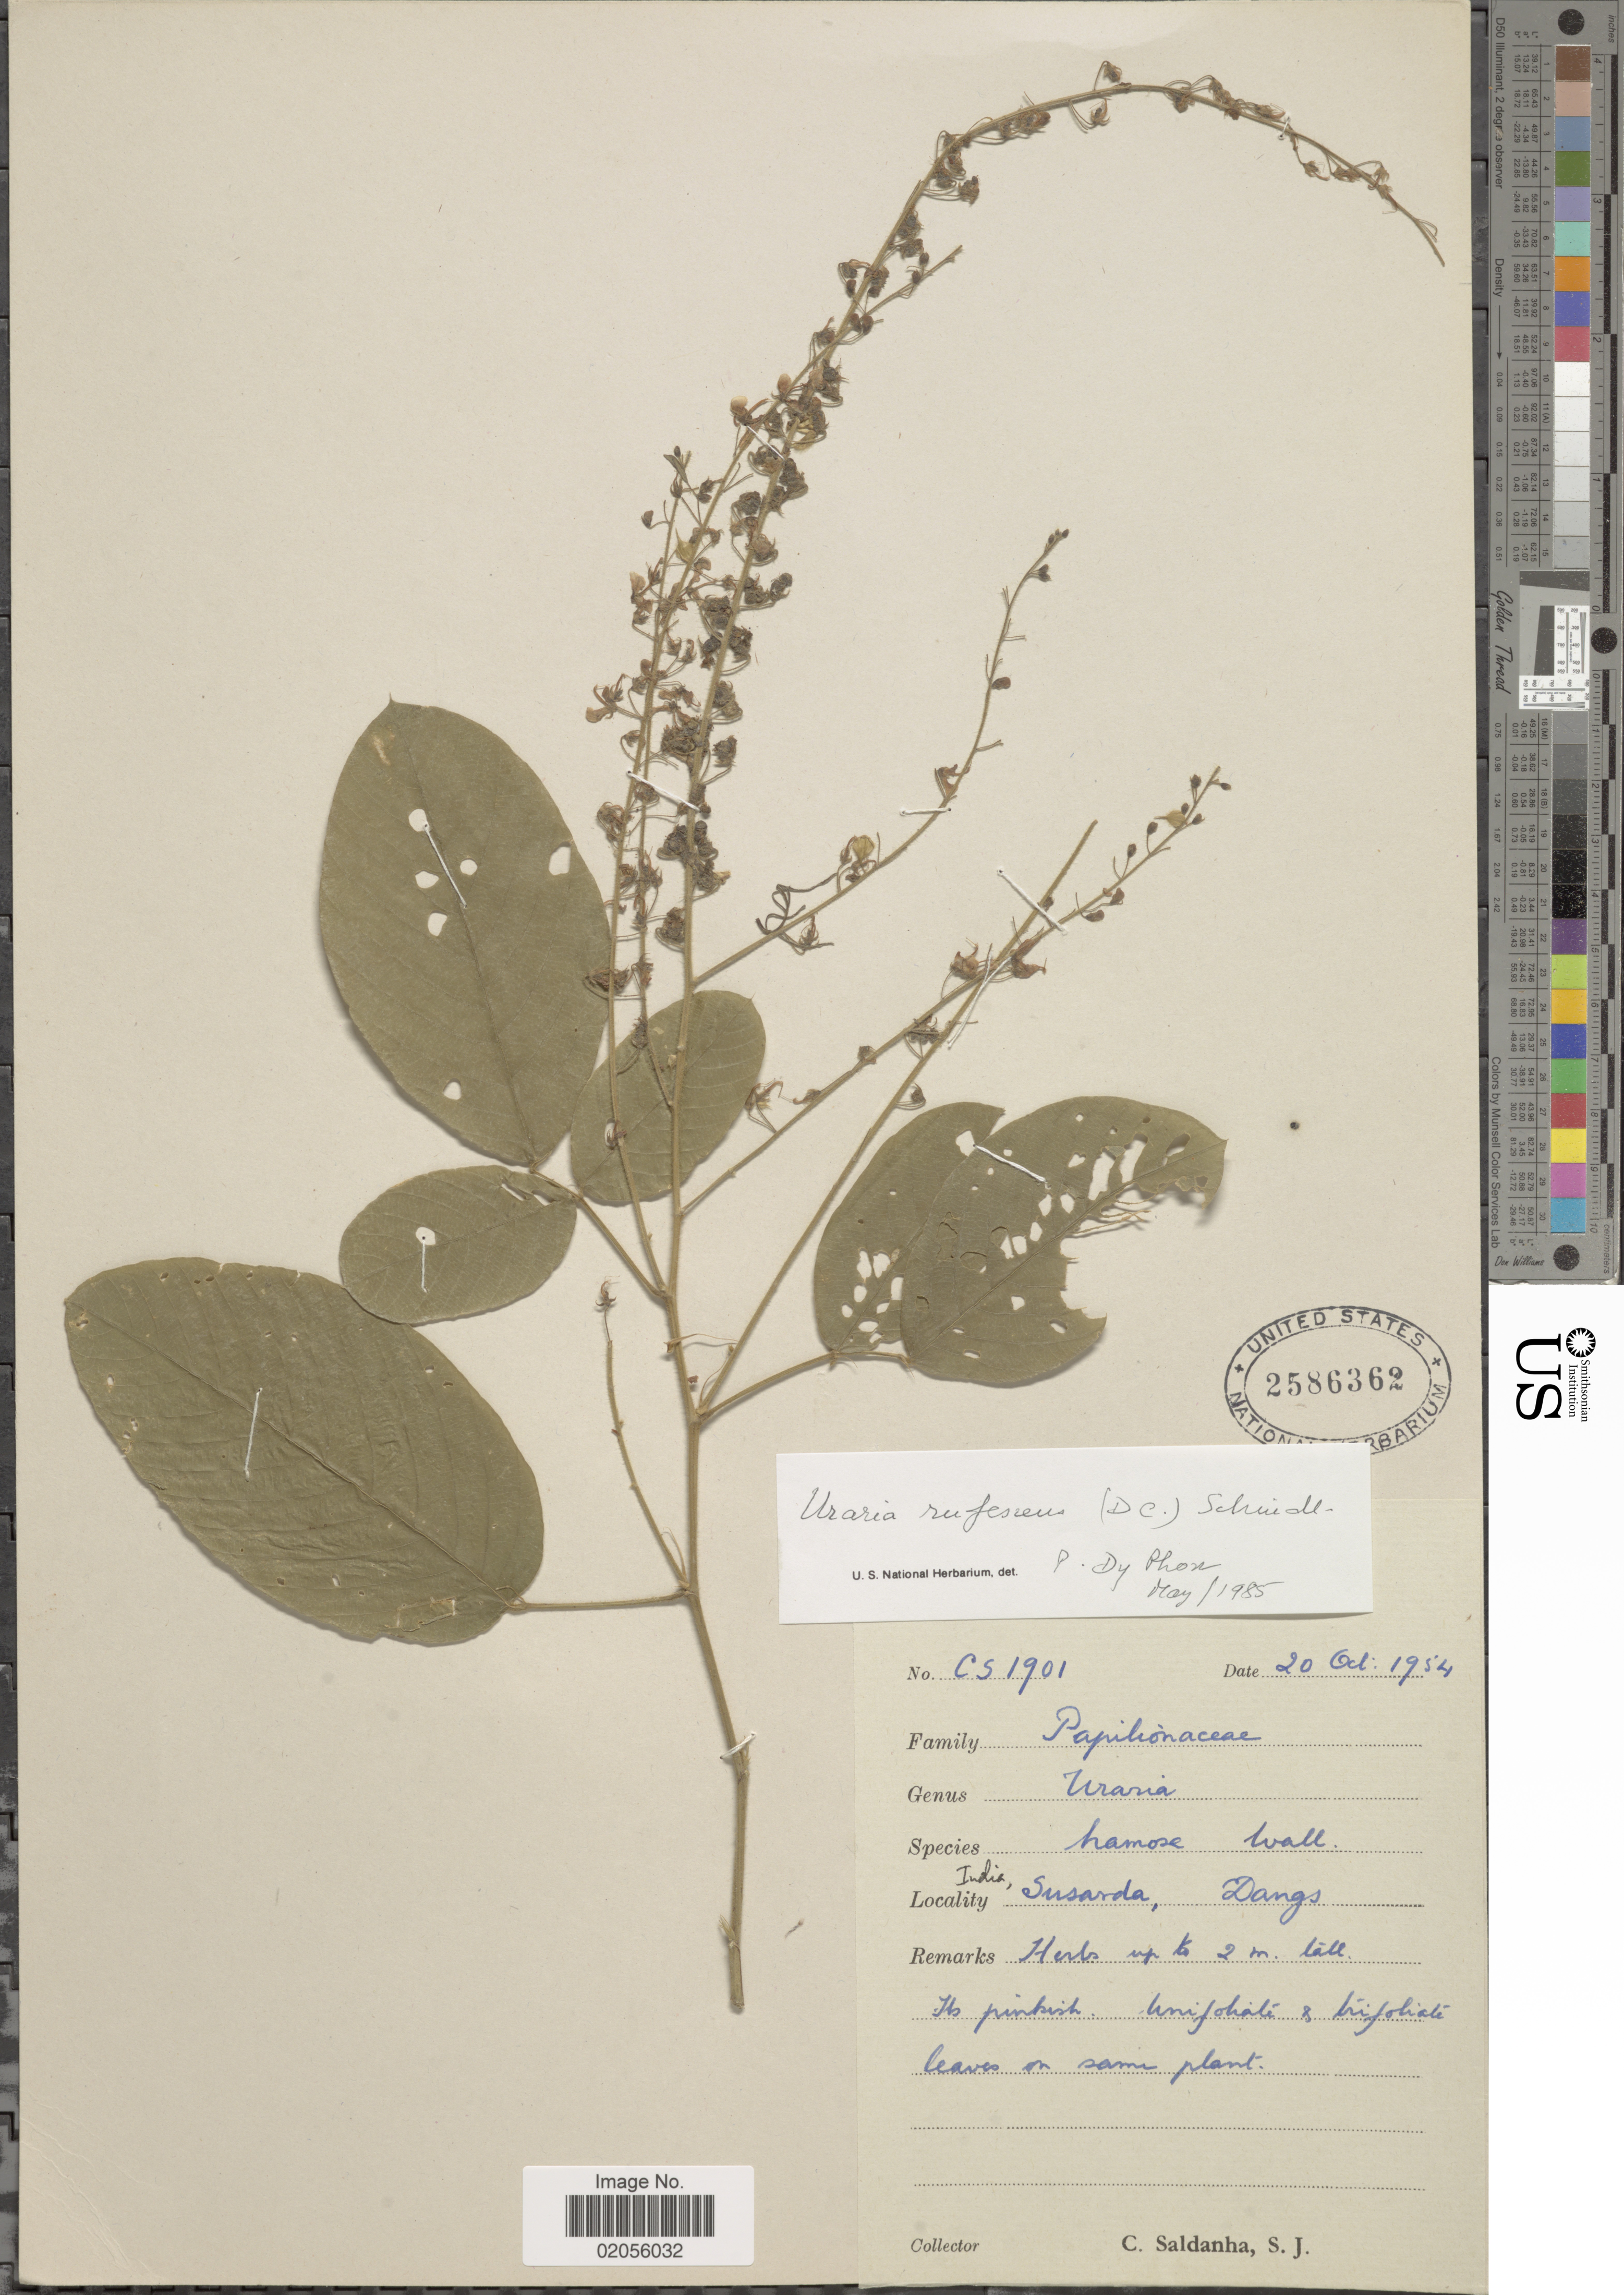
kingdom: Plantae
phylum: Tracheophyta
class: Magnoliopsida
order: Fabales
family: Fabaceae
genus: Uraria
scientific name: Uraria rufescens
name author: (DC.) Schindl.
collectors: C. Saldanha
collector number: CS1901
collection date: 1954-10-20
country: India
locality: Susarda, Dangs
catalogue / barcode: US 2586362